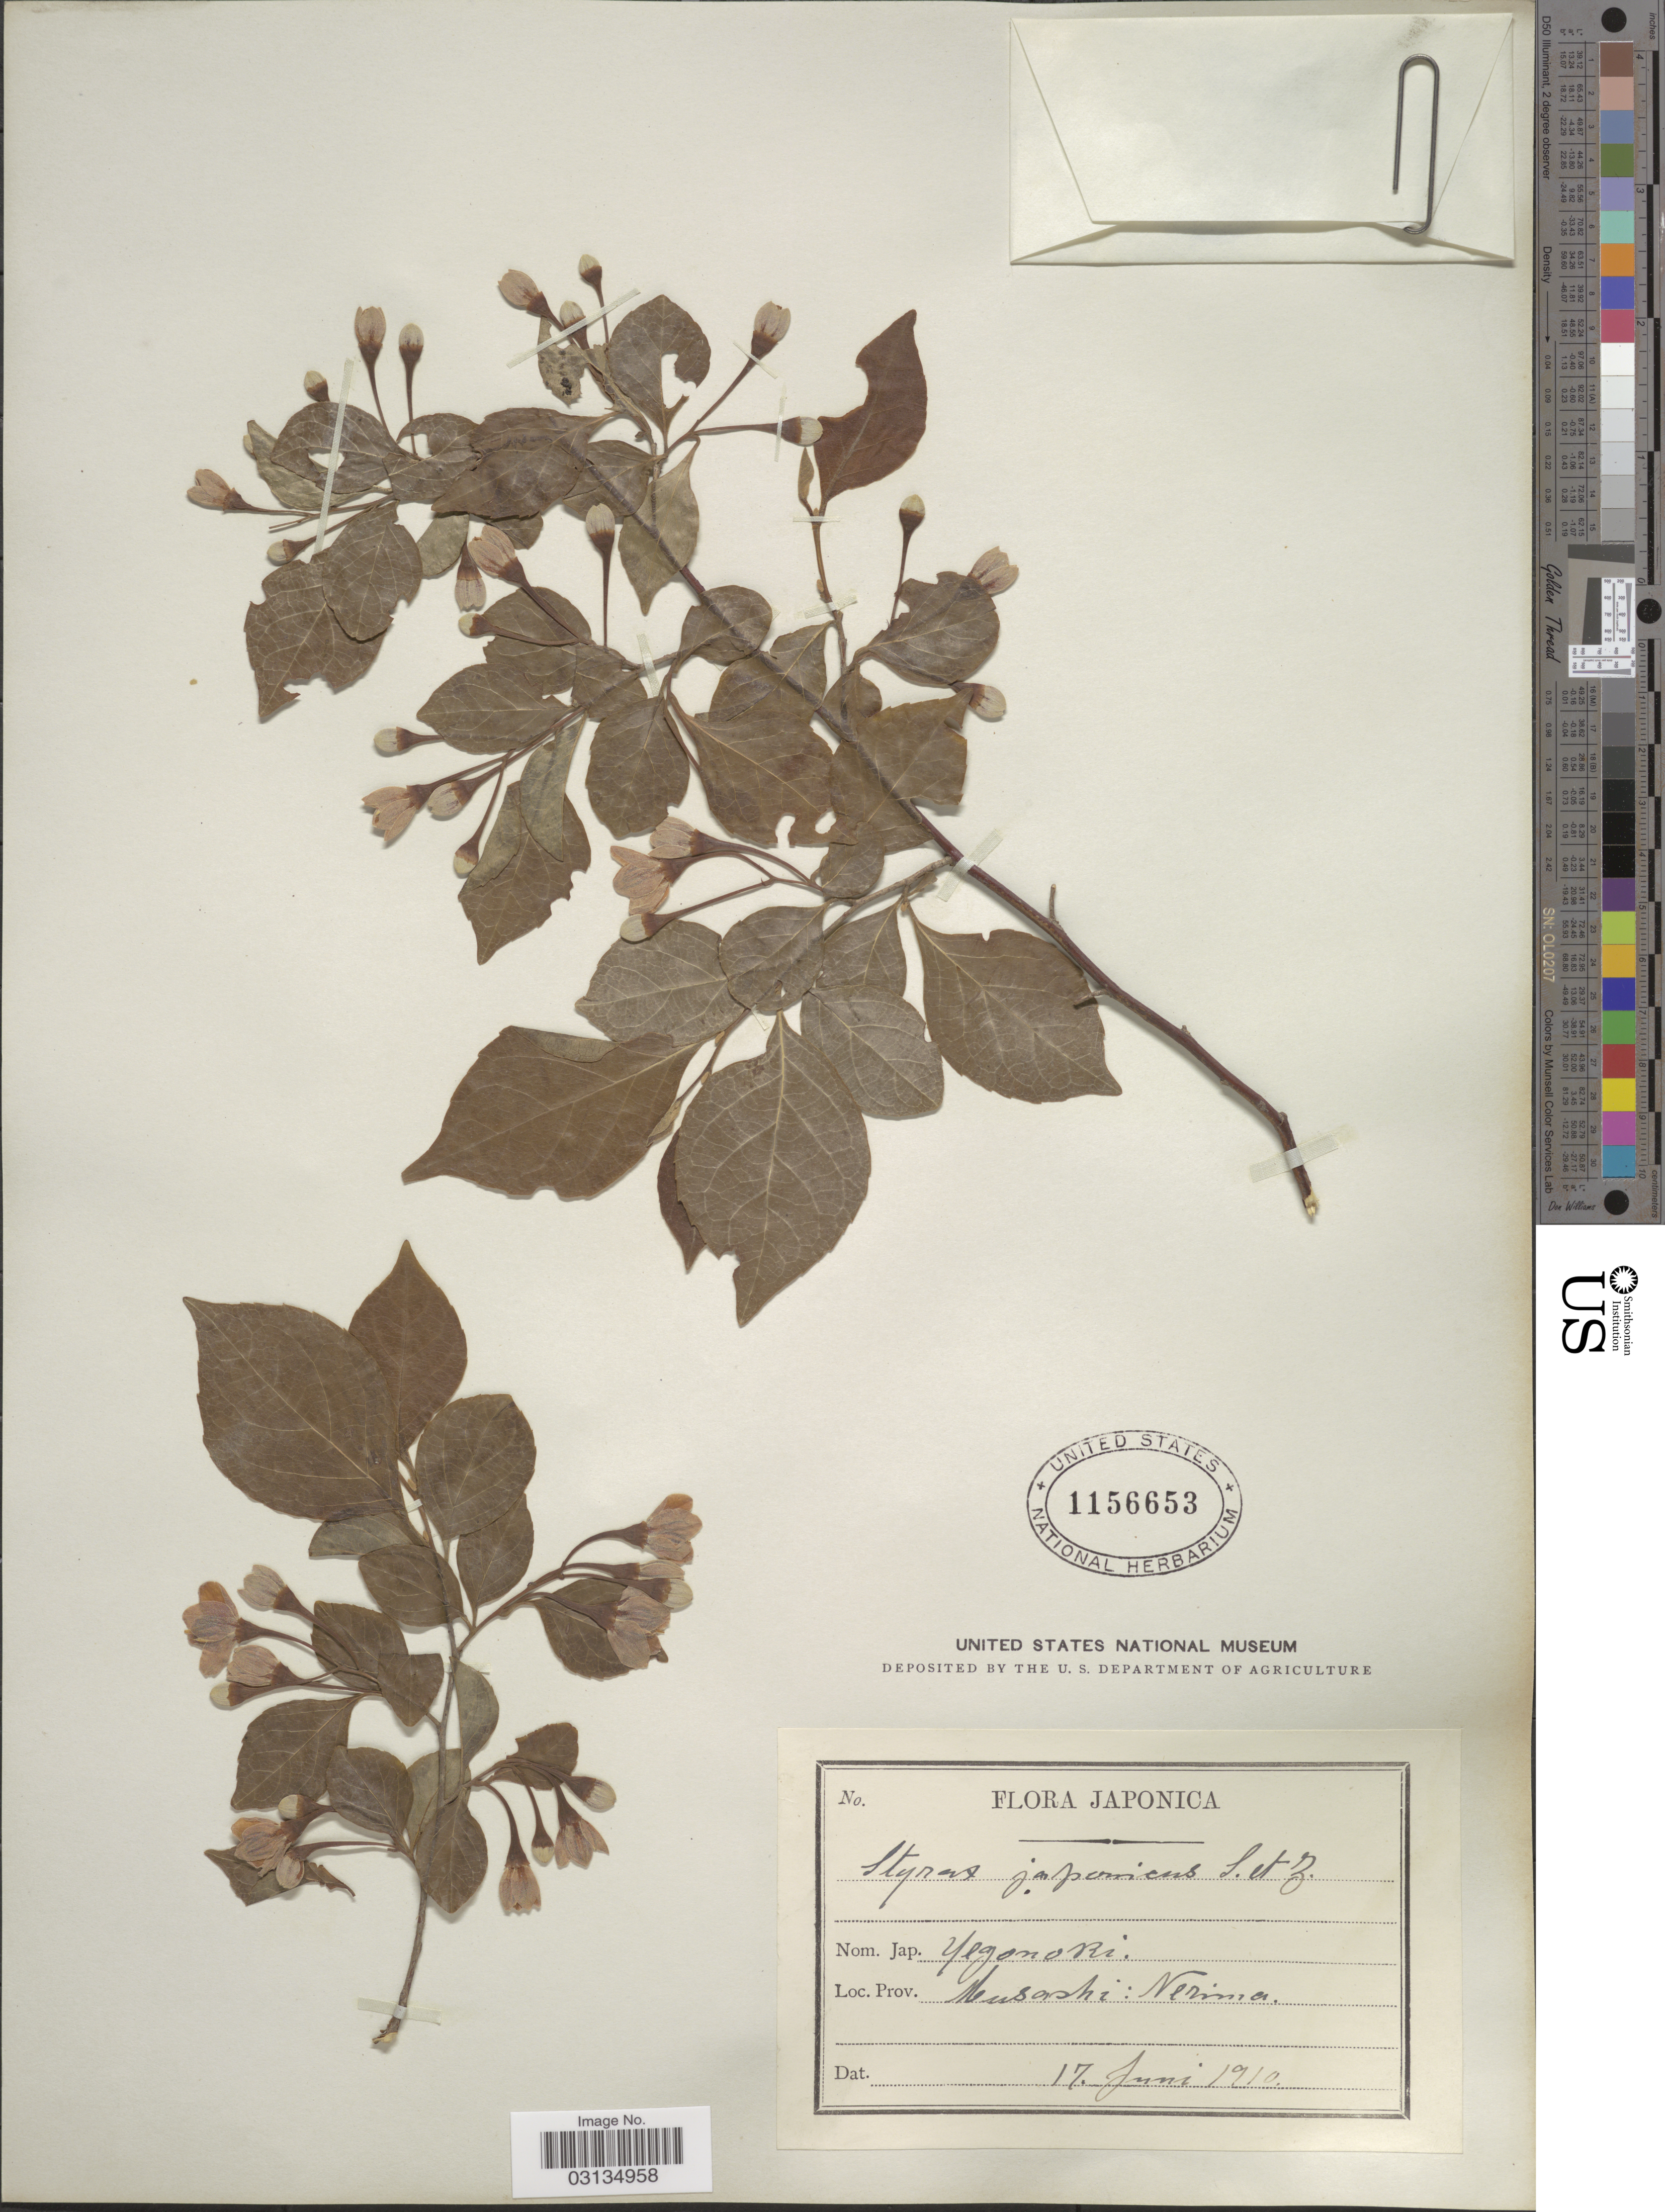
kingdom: Plantae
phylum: Tracheophyta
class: Magnoliopsida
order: Ericales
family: Styracaceae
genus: Styrax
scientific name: Styrax japonicus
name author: Siebold & Zucc.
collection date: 1910-06-17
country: Japan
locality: Japonica. Musashi: Nerima.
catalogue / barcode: US 1156653